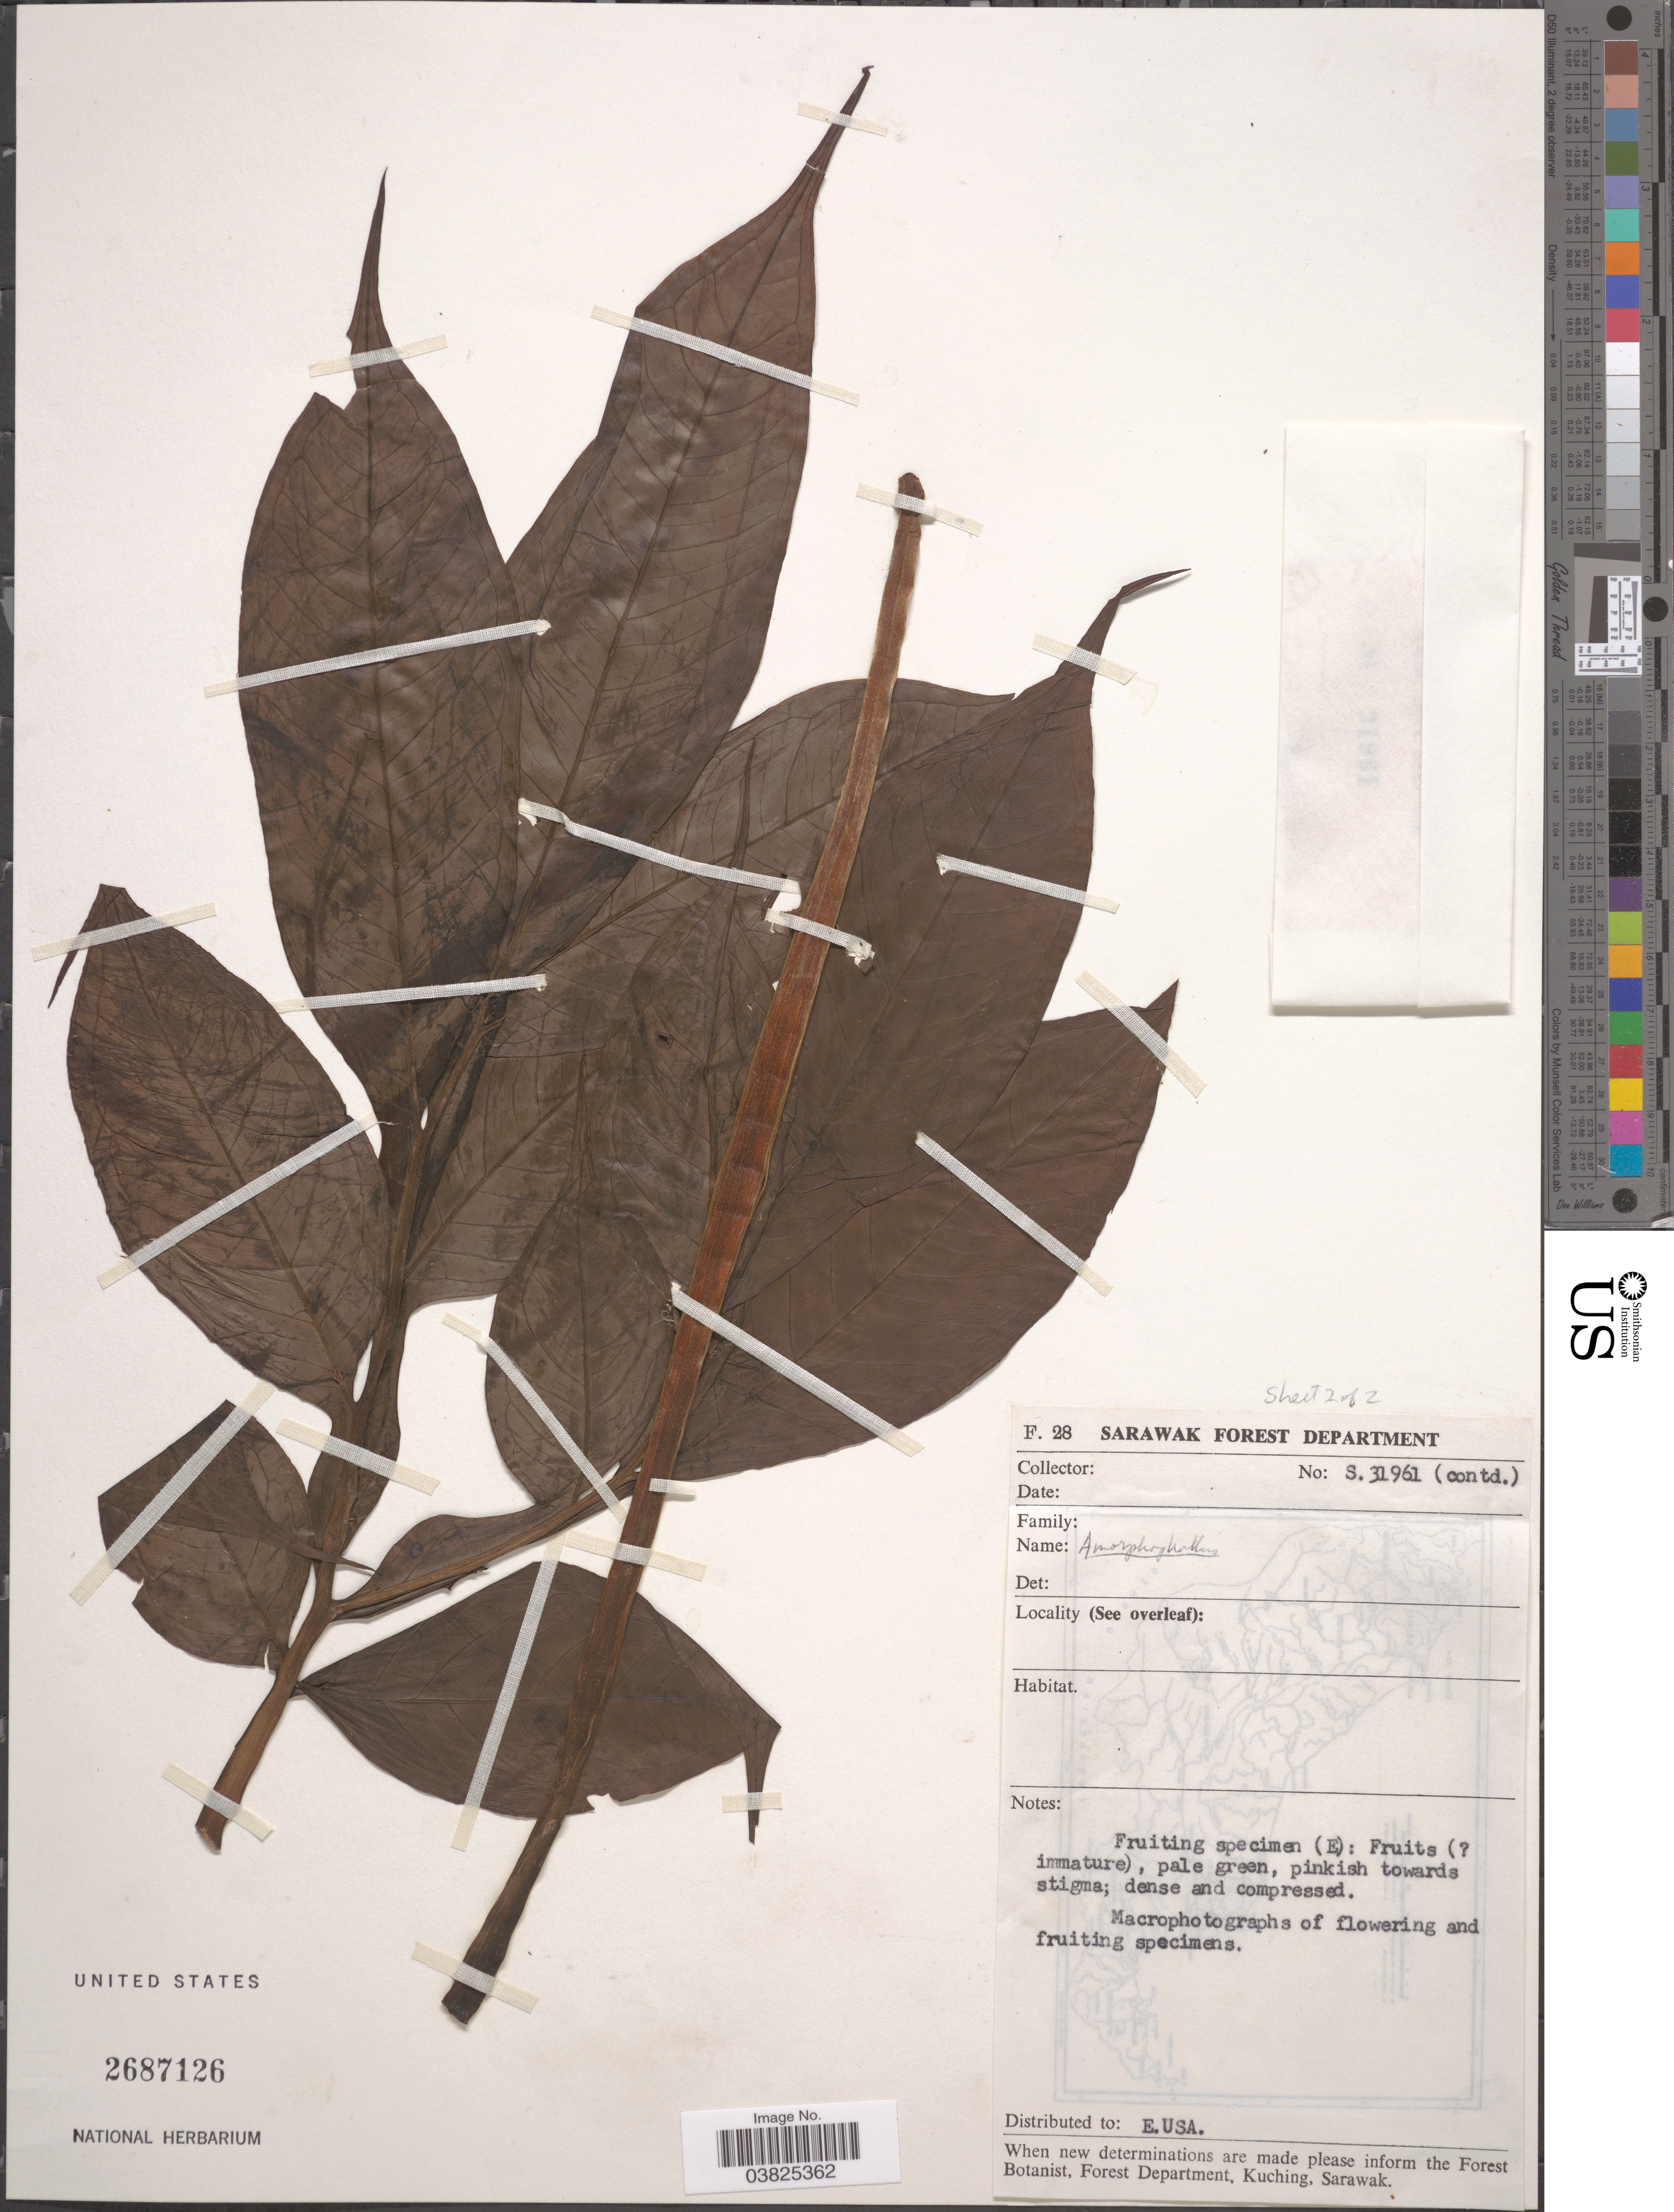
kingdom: Plantae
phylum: Tracheophyta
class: Liliopsida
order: Alismatales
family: Araceae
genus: Amorphophallus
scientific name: Amorphophallus borneensis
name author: (Engl.) Engl. & Gehrm.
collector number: S 31961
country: Malaysia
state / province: Sarawak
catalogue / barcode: US 2687126